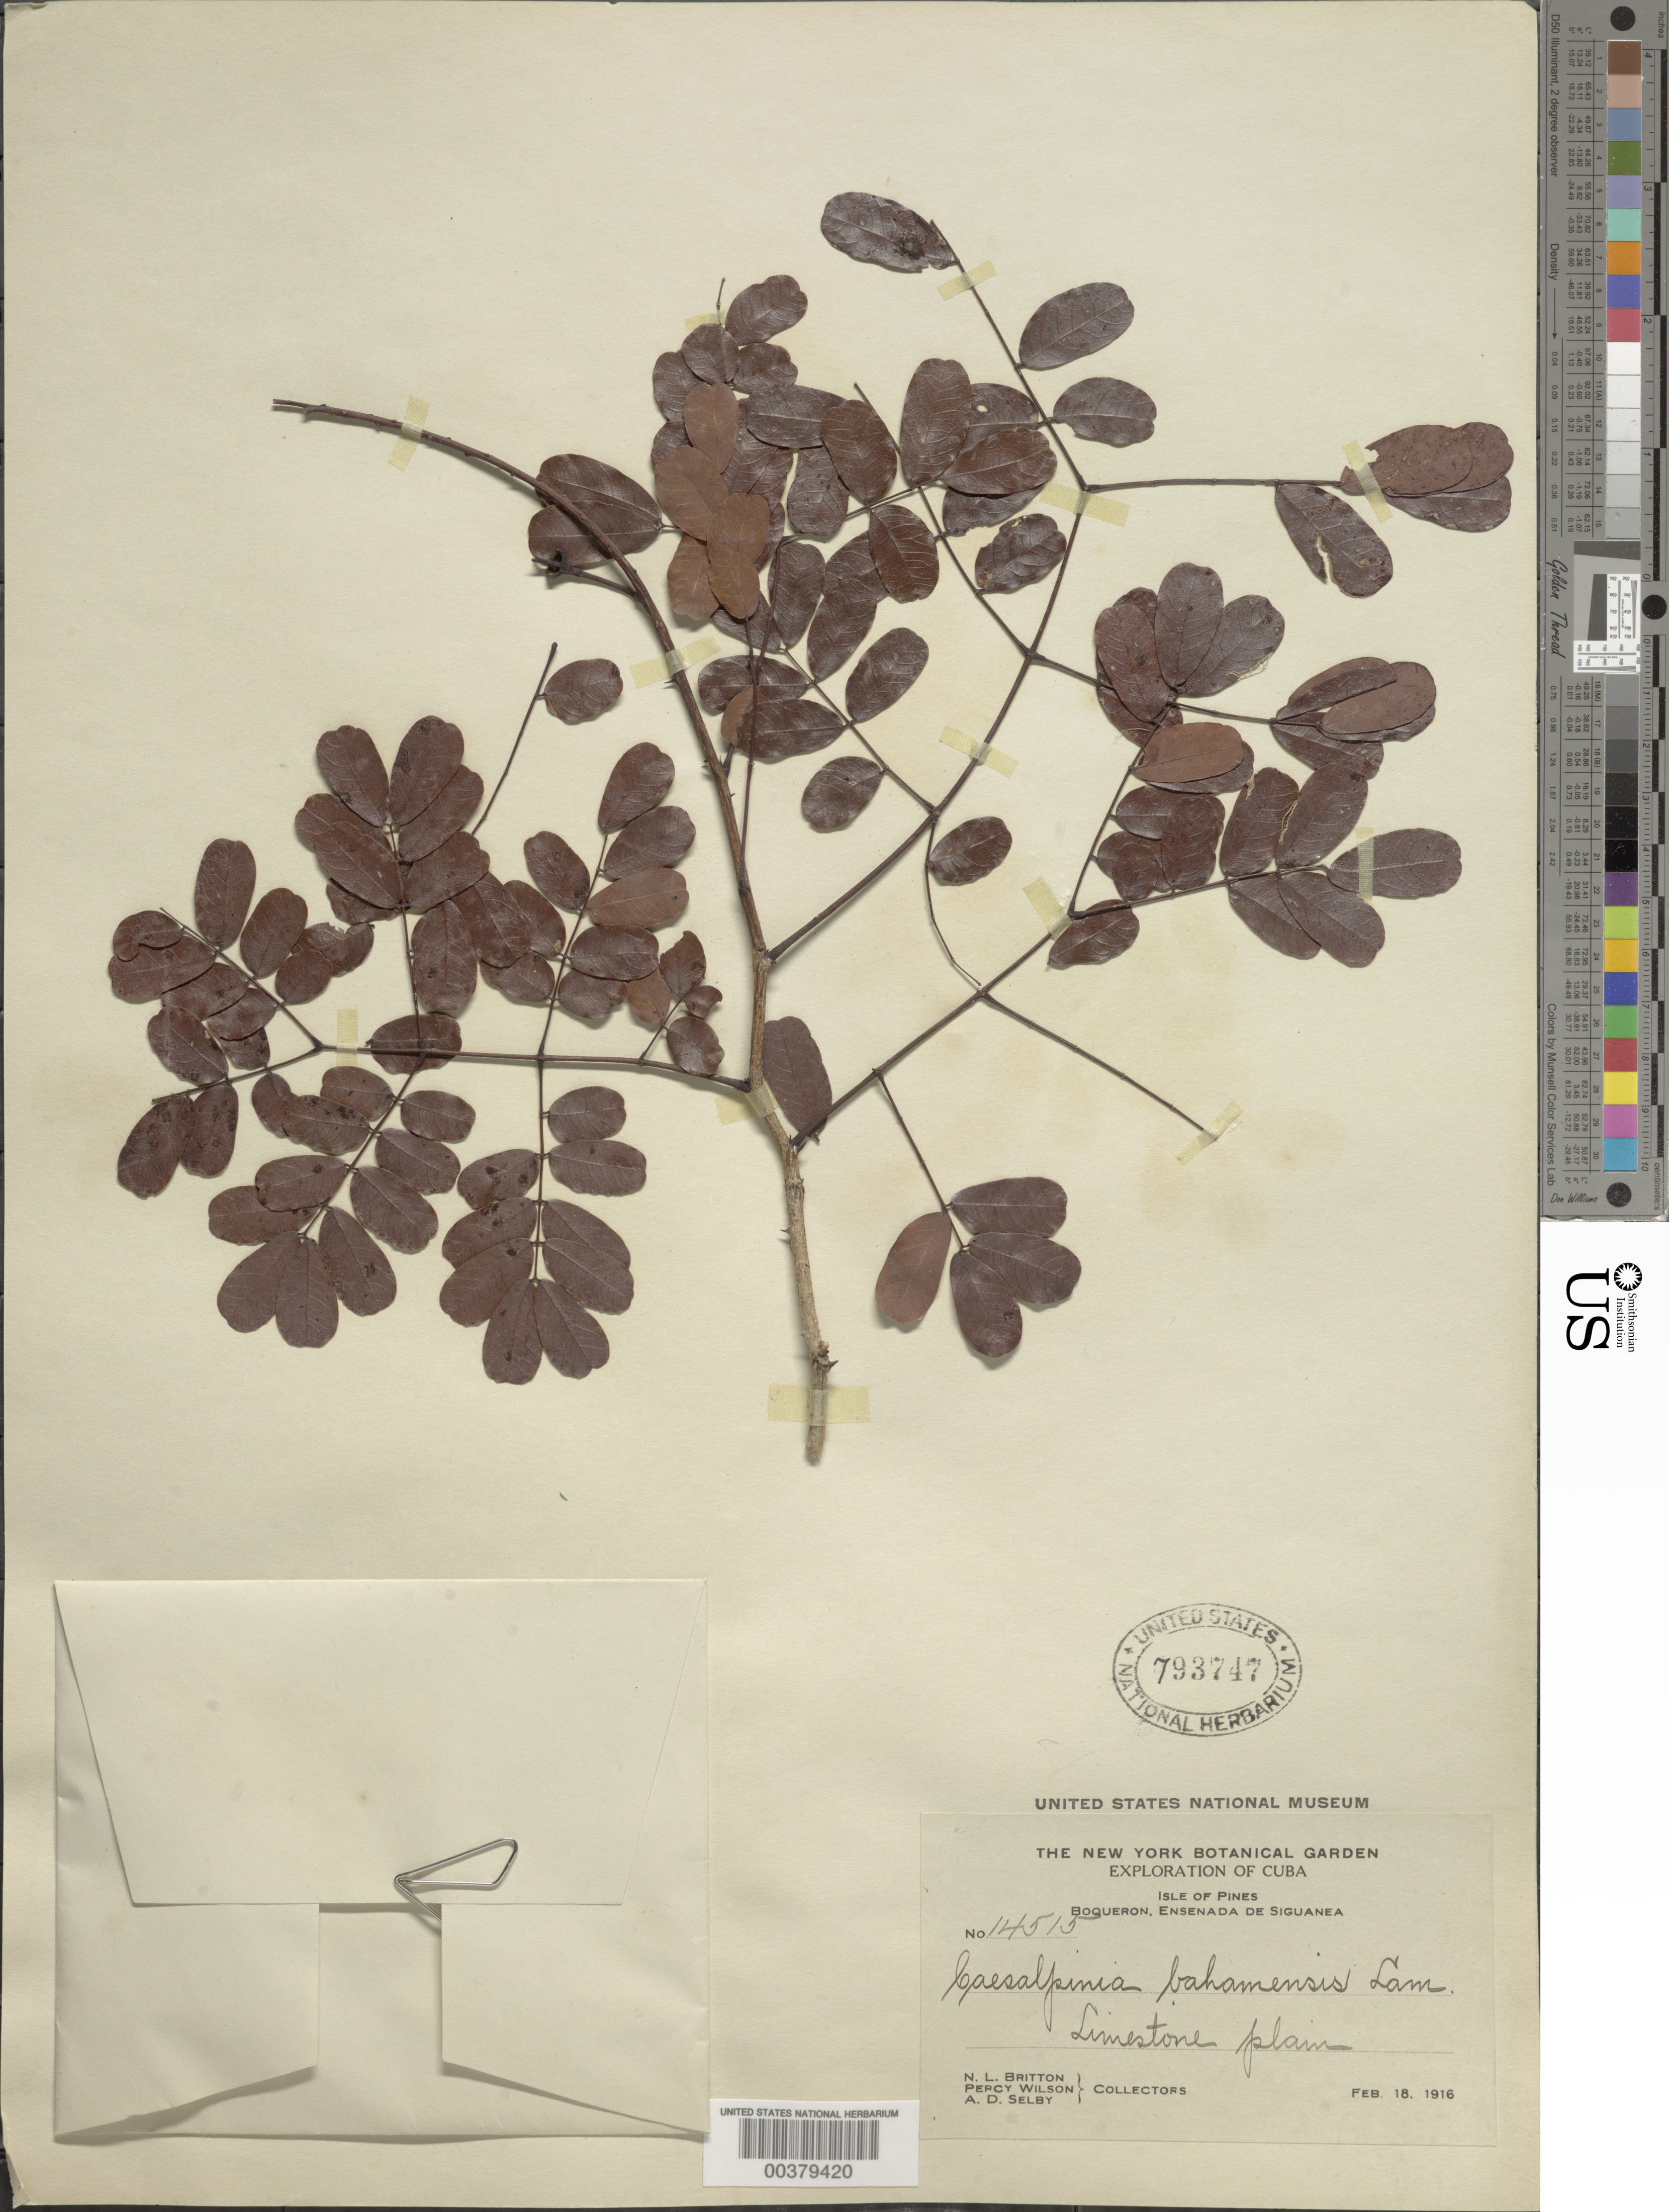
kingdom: Plantae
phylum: Tracheophyta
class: Magnoliopsida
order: Fabales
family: Fabaceae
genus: Caesalpinia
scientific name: Caesalpinia bahamensis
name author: Lam.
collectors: N. Britton, P. Wilson & A. Selby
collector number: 14515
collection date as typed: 18 Feb 1916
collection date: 1916-02-18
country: Cuba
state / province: Isla de La Juventud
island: Isla de La Juventud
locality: Boqueron, ensenada de siguanea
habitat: Limestone plain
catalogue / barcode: US 793747